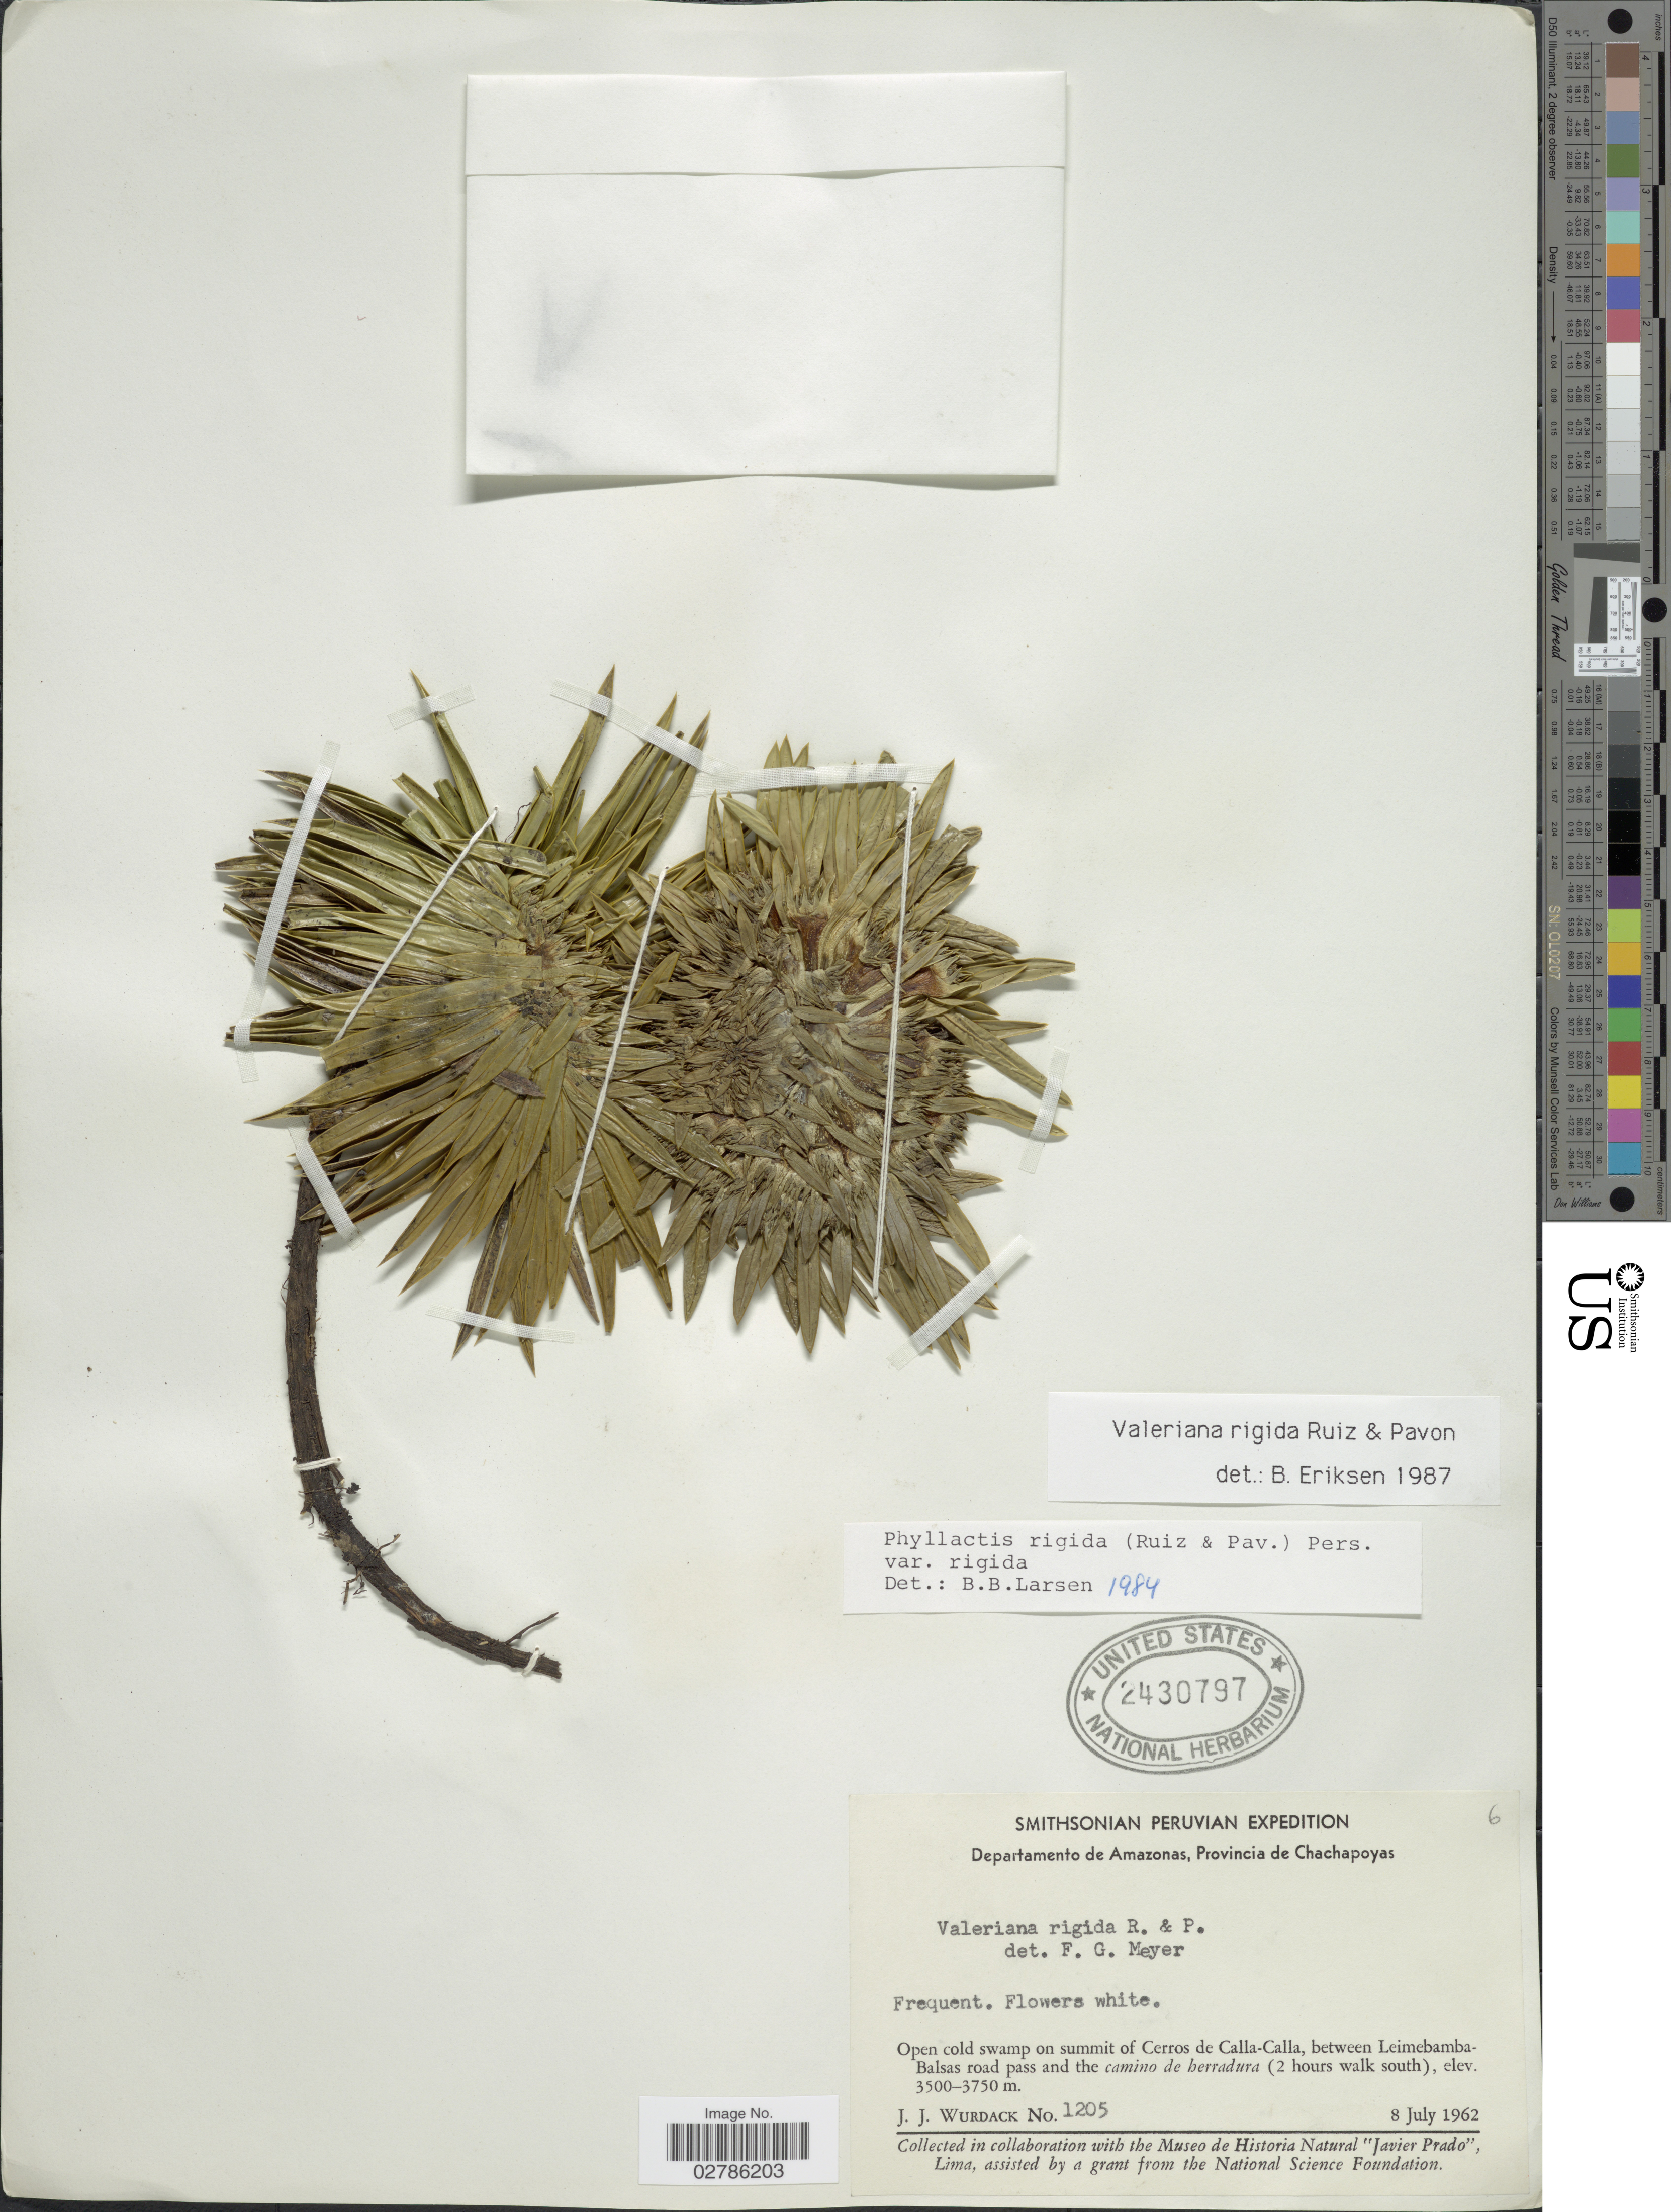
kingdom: Plantae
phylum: Tracheophyta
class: Magnoliopsida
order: Dipsacales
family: Caprifoliaceae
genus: Phyllactis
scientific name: Phyllactis rigida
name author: (Ruiz & Pav.) Pers.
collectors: J. J. Wurdack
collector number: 1205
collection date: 1962-07-08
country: Peru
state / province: Amazonas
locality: Departamento de Amazonas, Provincia de Chachapoyas, Open cold swamp on summit of Cerros de Calla-Calla, between Leimebamba-Balsas road pass and the camino de berradura (2 hours walk south).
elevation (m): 3500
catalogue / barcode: US 2430797